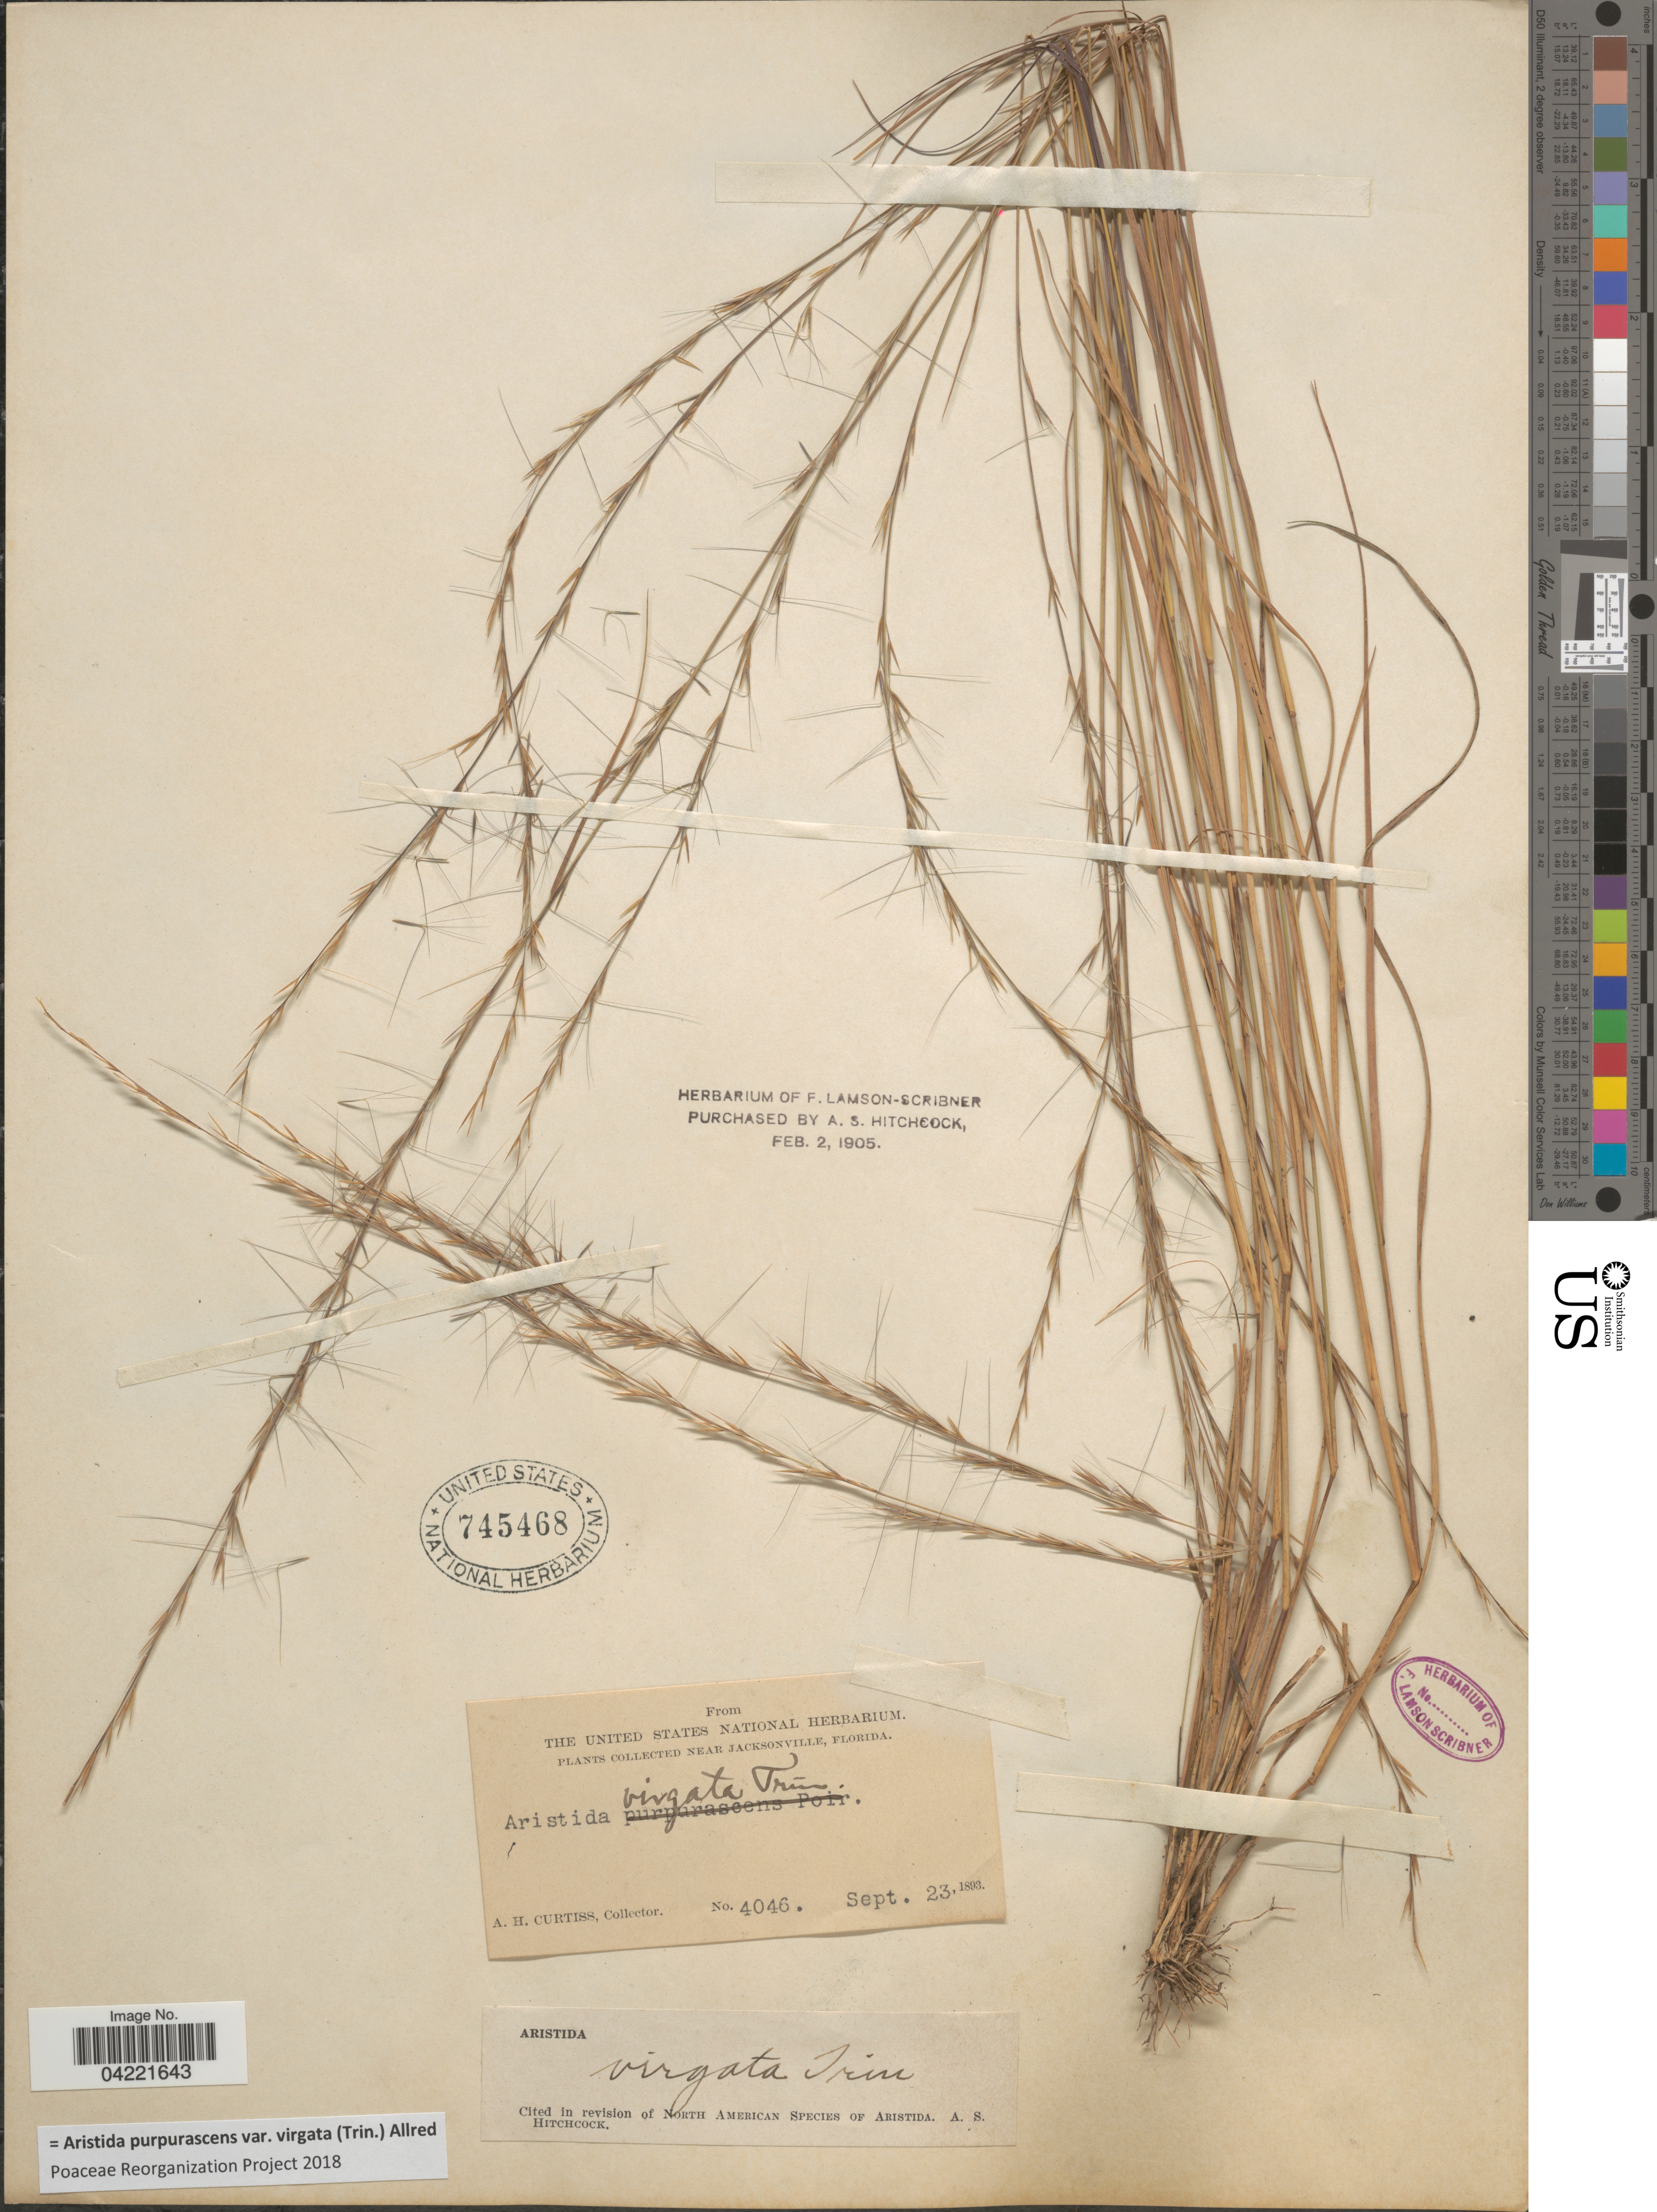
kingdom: Plantae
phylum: Tracheophyta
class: Liliopsida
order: Poales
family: Poaceae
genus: Aristida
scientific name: Aristida purpurascens var. virgata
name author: (Trin.) Allred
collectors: A. H. Curtiss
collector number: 4046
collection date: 1893-09-23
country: United States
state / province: Florida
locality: Near Jacksonville.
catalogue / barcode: US 745468